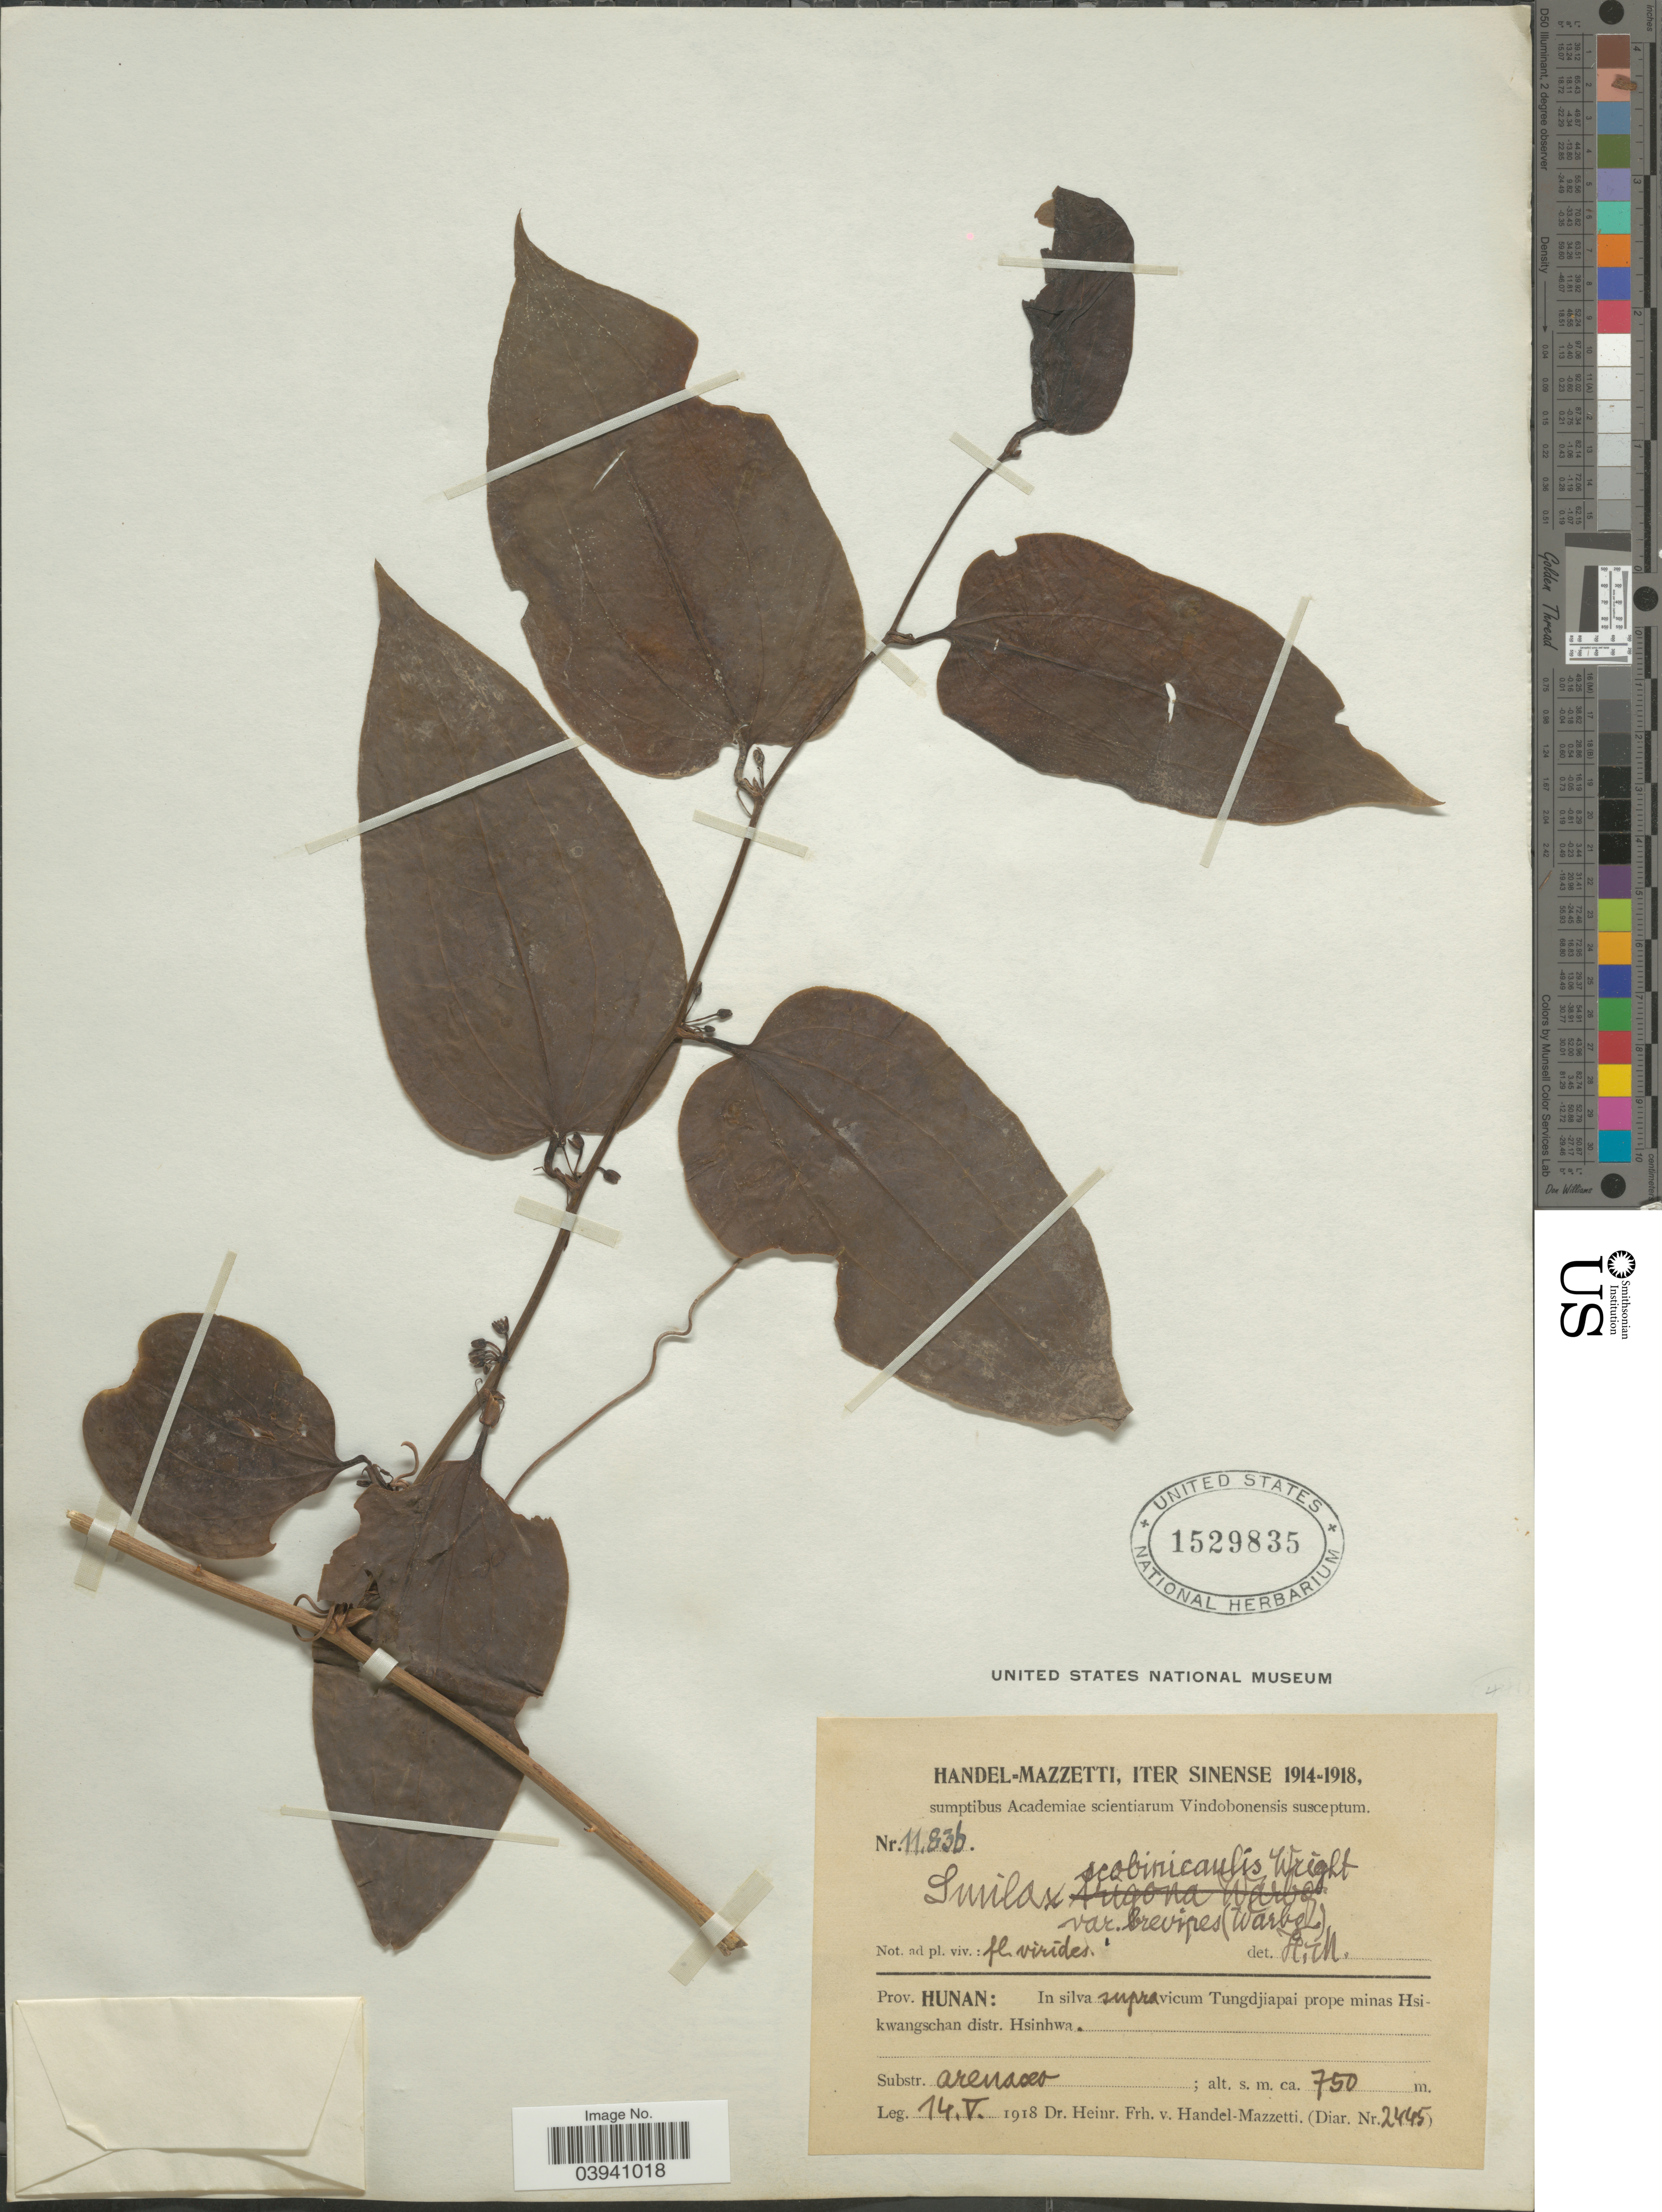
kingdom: Plantae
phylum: Tracheophyta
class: Liliopsida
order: Liliales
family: Smilacaceae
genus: Smilax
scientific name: Smilax scobinicaulis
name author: C.H. Wright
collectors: H. Handel-Mazzetti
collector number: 11836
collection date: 1918-05-14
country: China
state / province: Hunan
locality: In silva supra vicum Tungdjiapai prope minas Hsikwangschan distr. Hsinhwa.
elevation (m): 750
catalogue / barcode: US 1529835